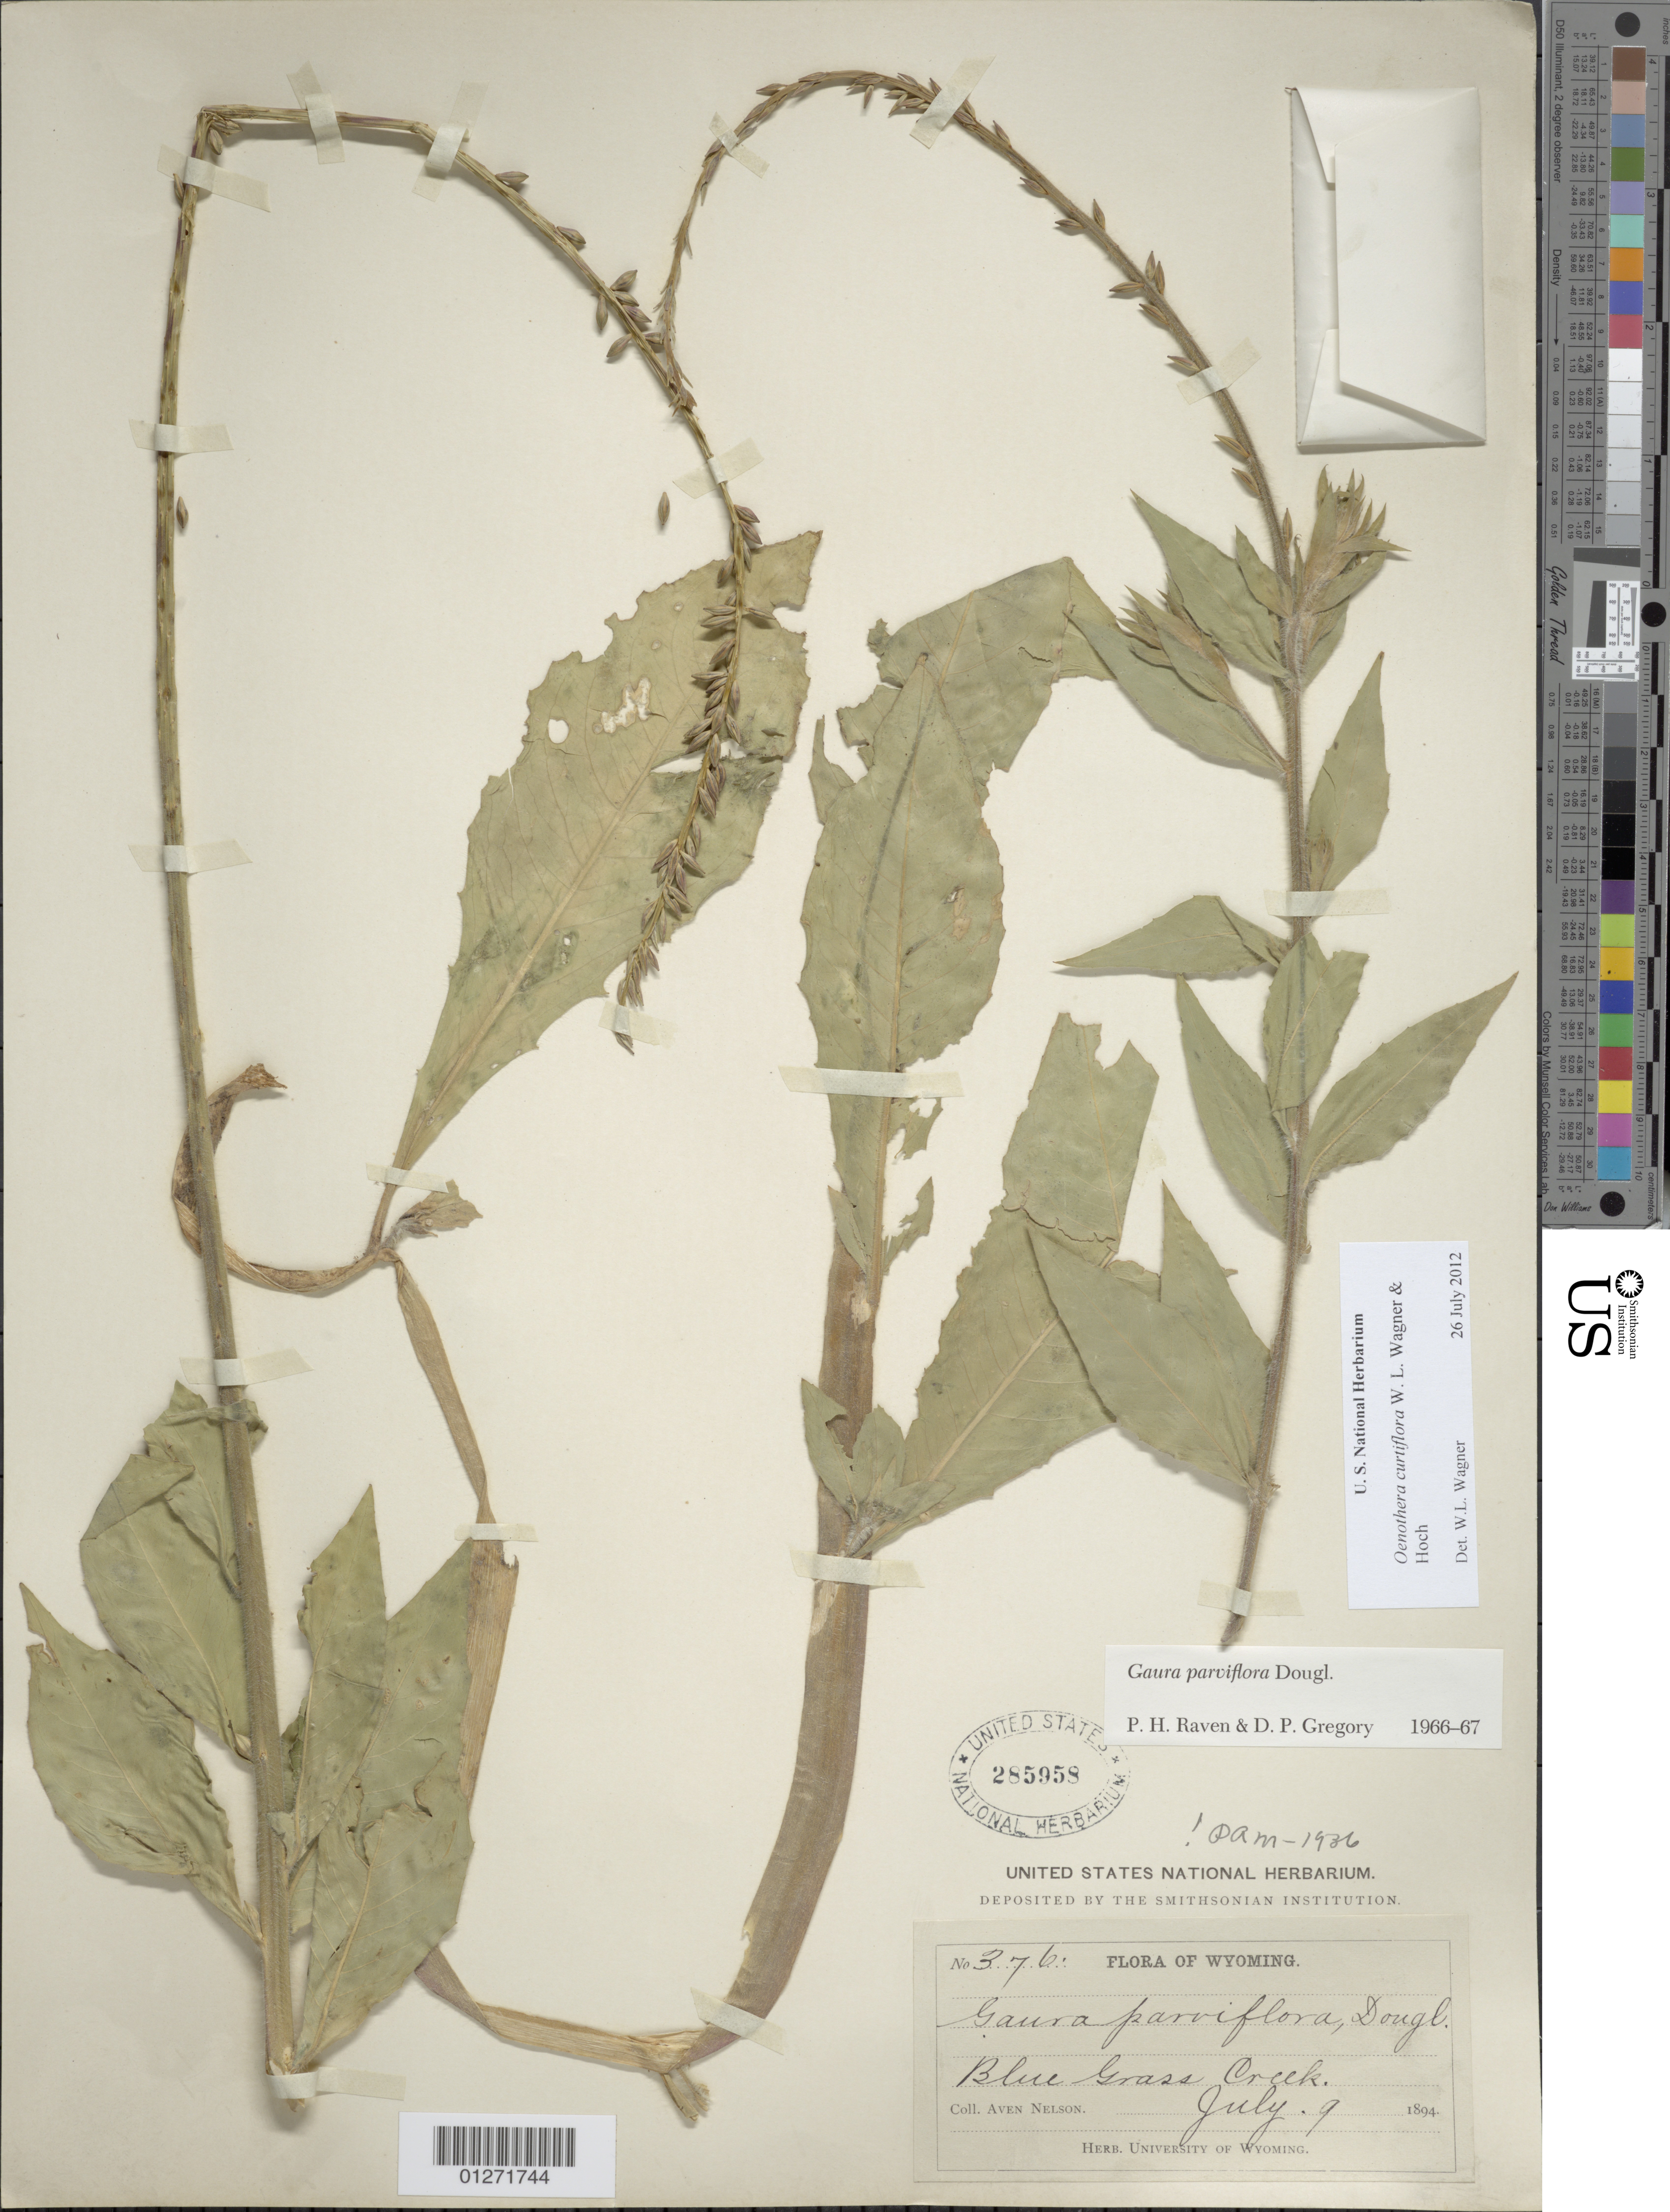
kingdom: Plantae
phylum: Tracheophyta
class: Magnoliopsida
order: Myrtales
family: Onagraceae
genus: Oenothera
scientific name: Oenothera curtiflora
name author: W.L. Wagner & Hoch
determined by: Wagner, W. L., (BOT), Smithsonian Institution - National Museum of Natural History (UNITED STATES)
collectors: A. Nelson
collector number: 376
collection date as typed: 09 Jul 1894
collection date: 1894-07-09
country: United States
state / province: Wyoming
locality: Blue Grass Creek.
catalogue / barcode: US 285958